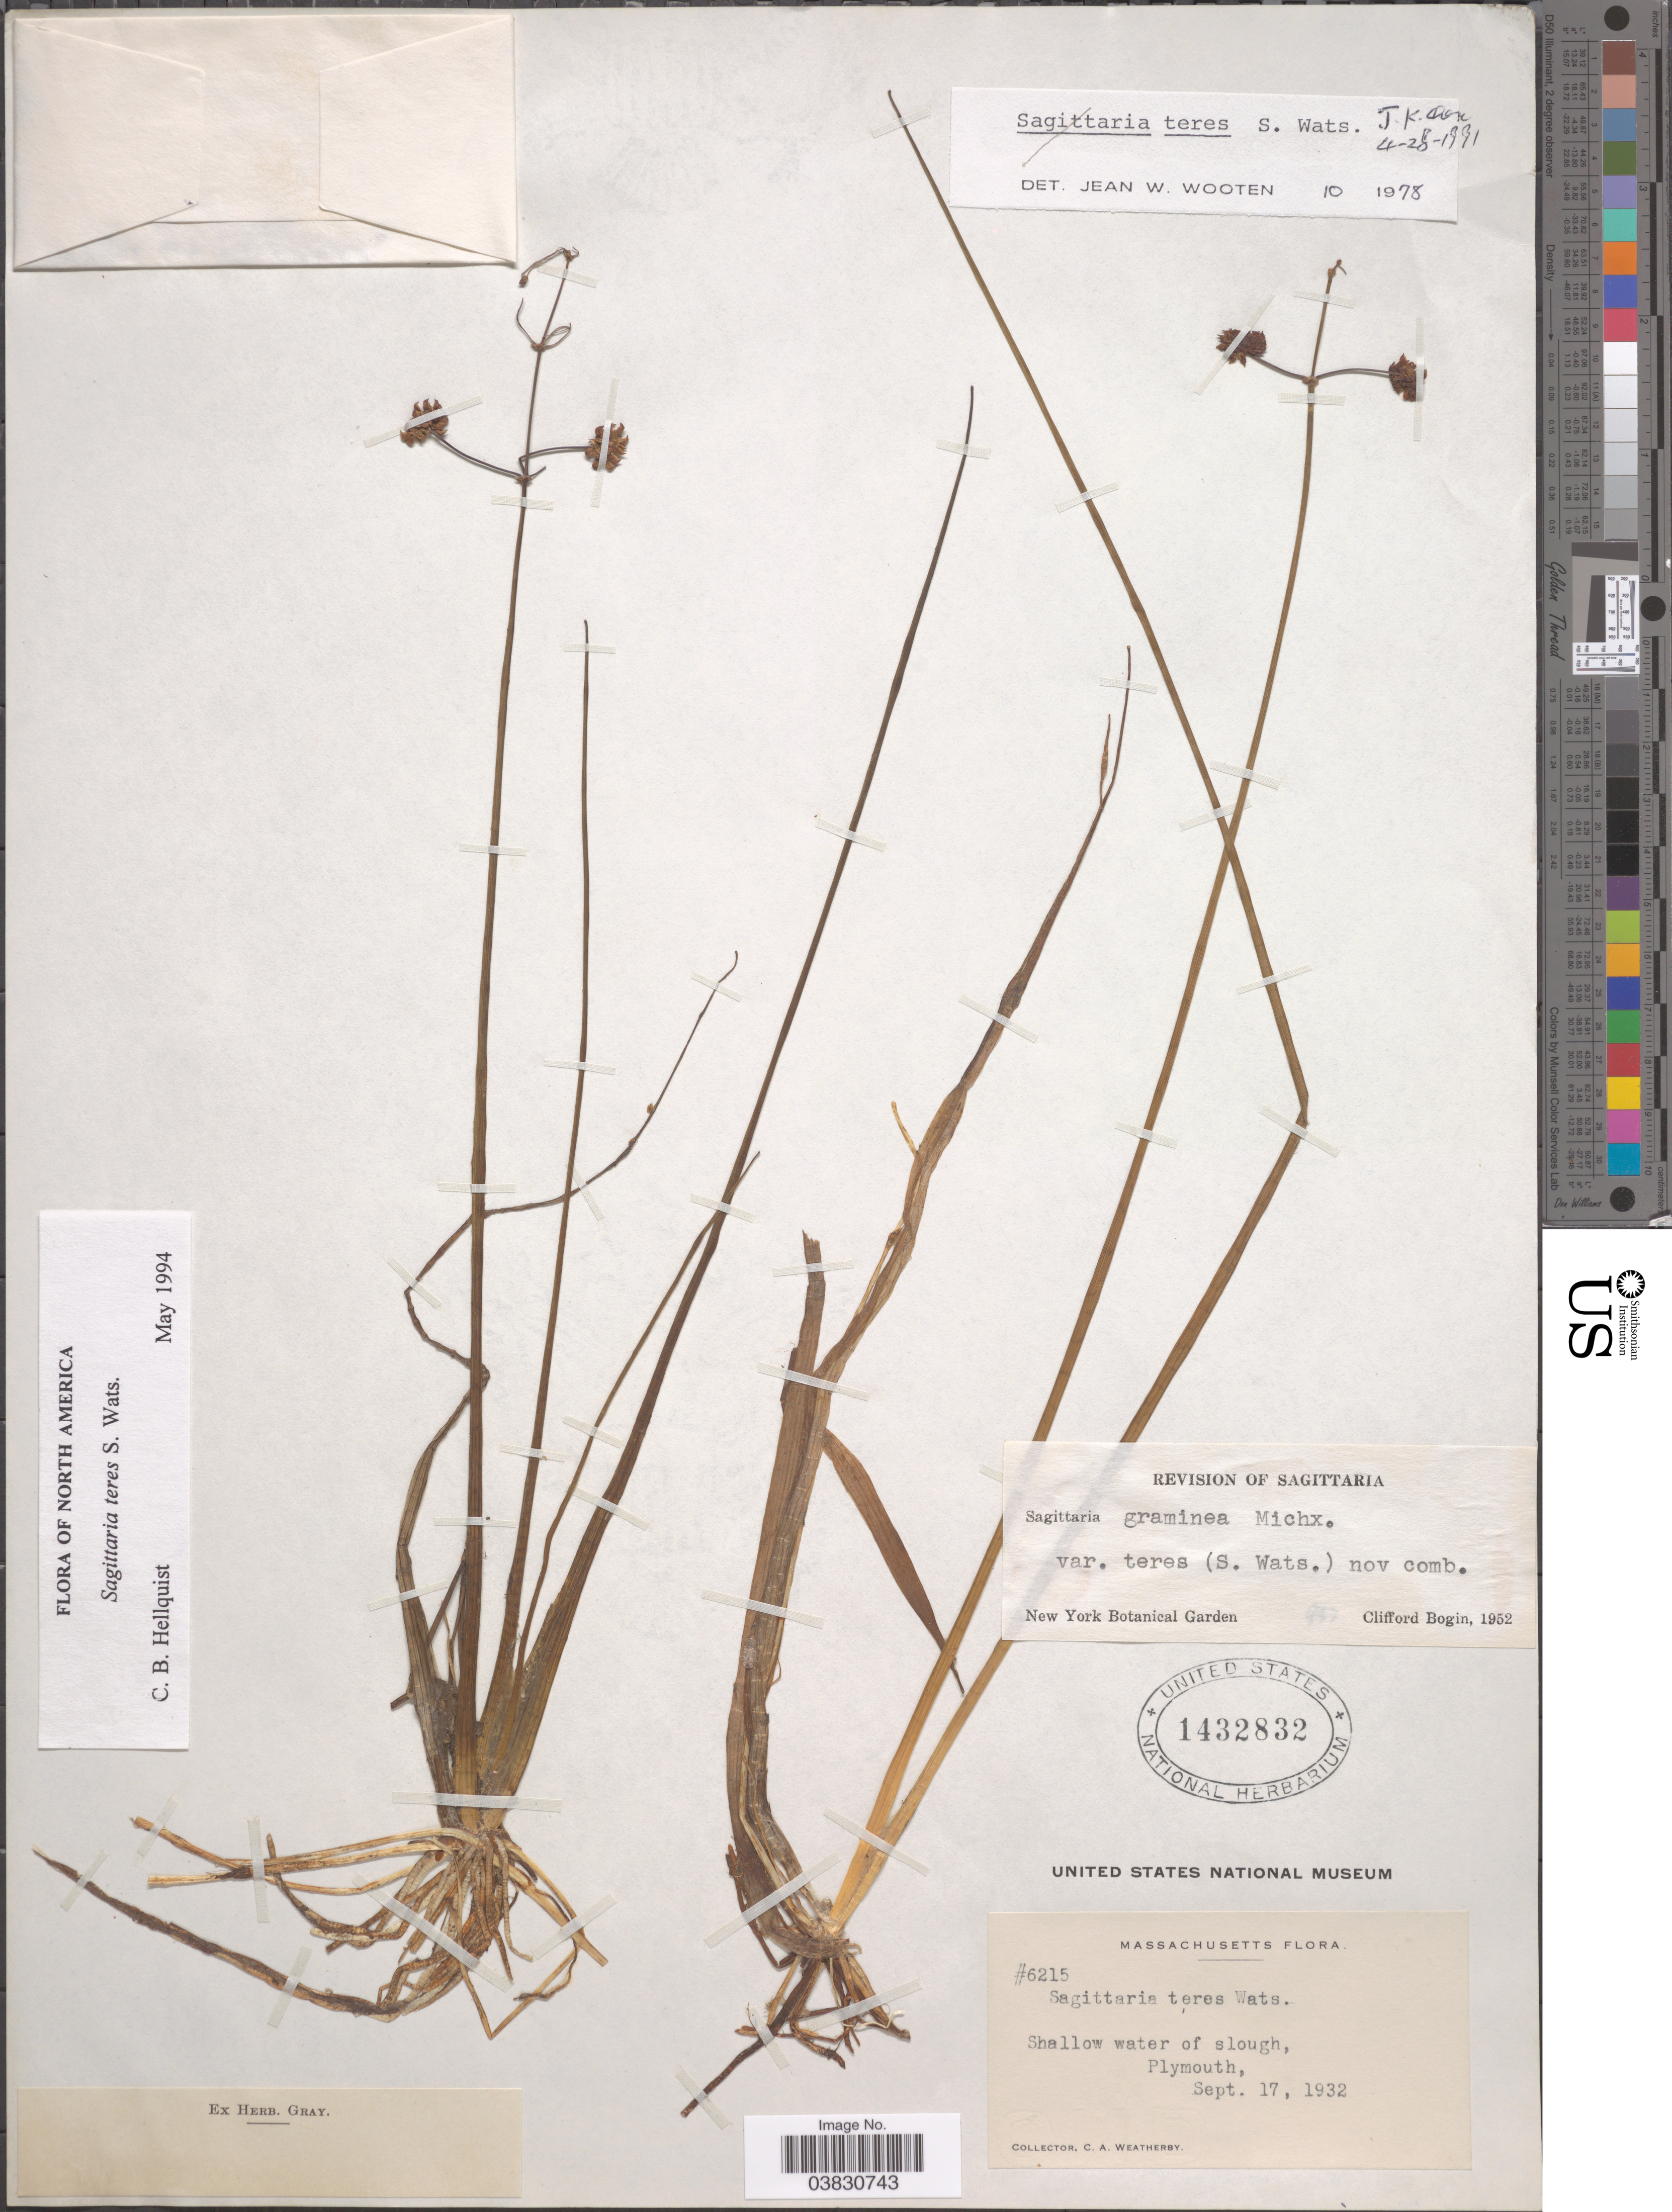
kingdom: Plantae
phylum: Tracheophyta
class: Liliopsida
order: Alismatales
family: Alismataceae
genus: Sagittaria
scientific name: Sagittaria teres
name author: S. Watson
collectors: C. A. Weatherby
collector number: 6215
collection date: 1932-09-17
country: United States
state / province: Massachusetts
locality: Shallow water of slough, Plymouth.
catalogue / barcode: US 1432832